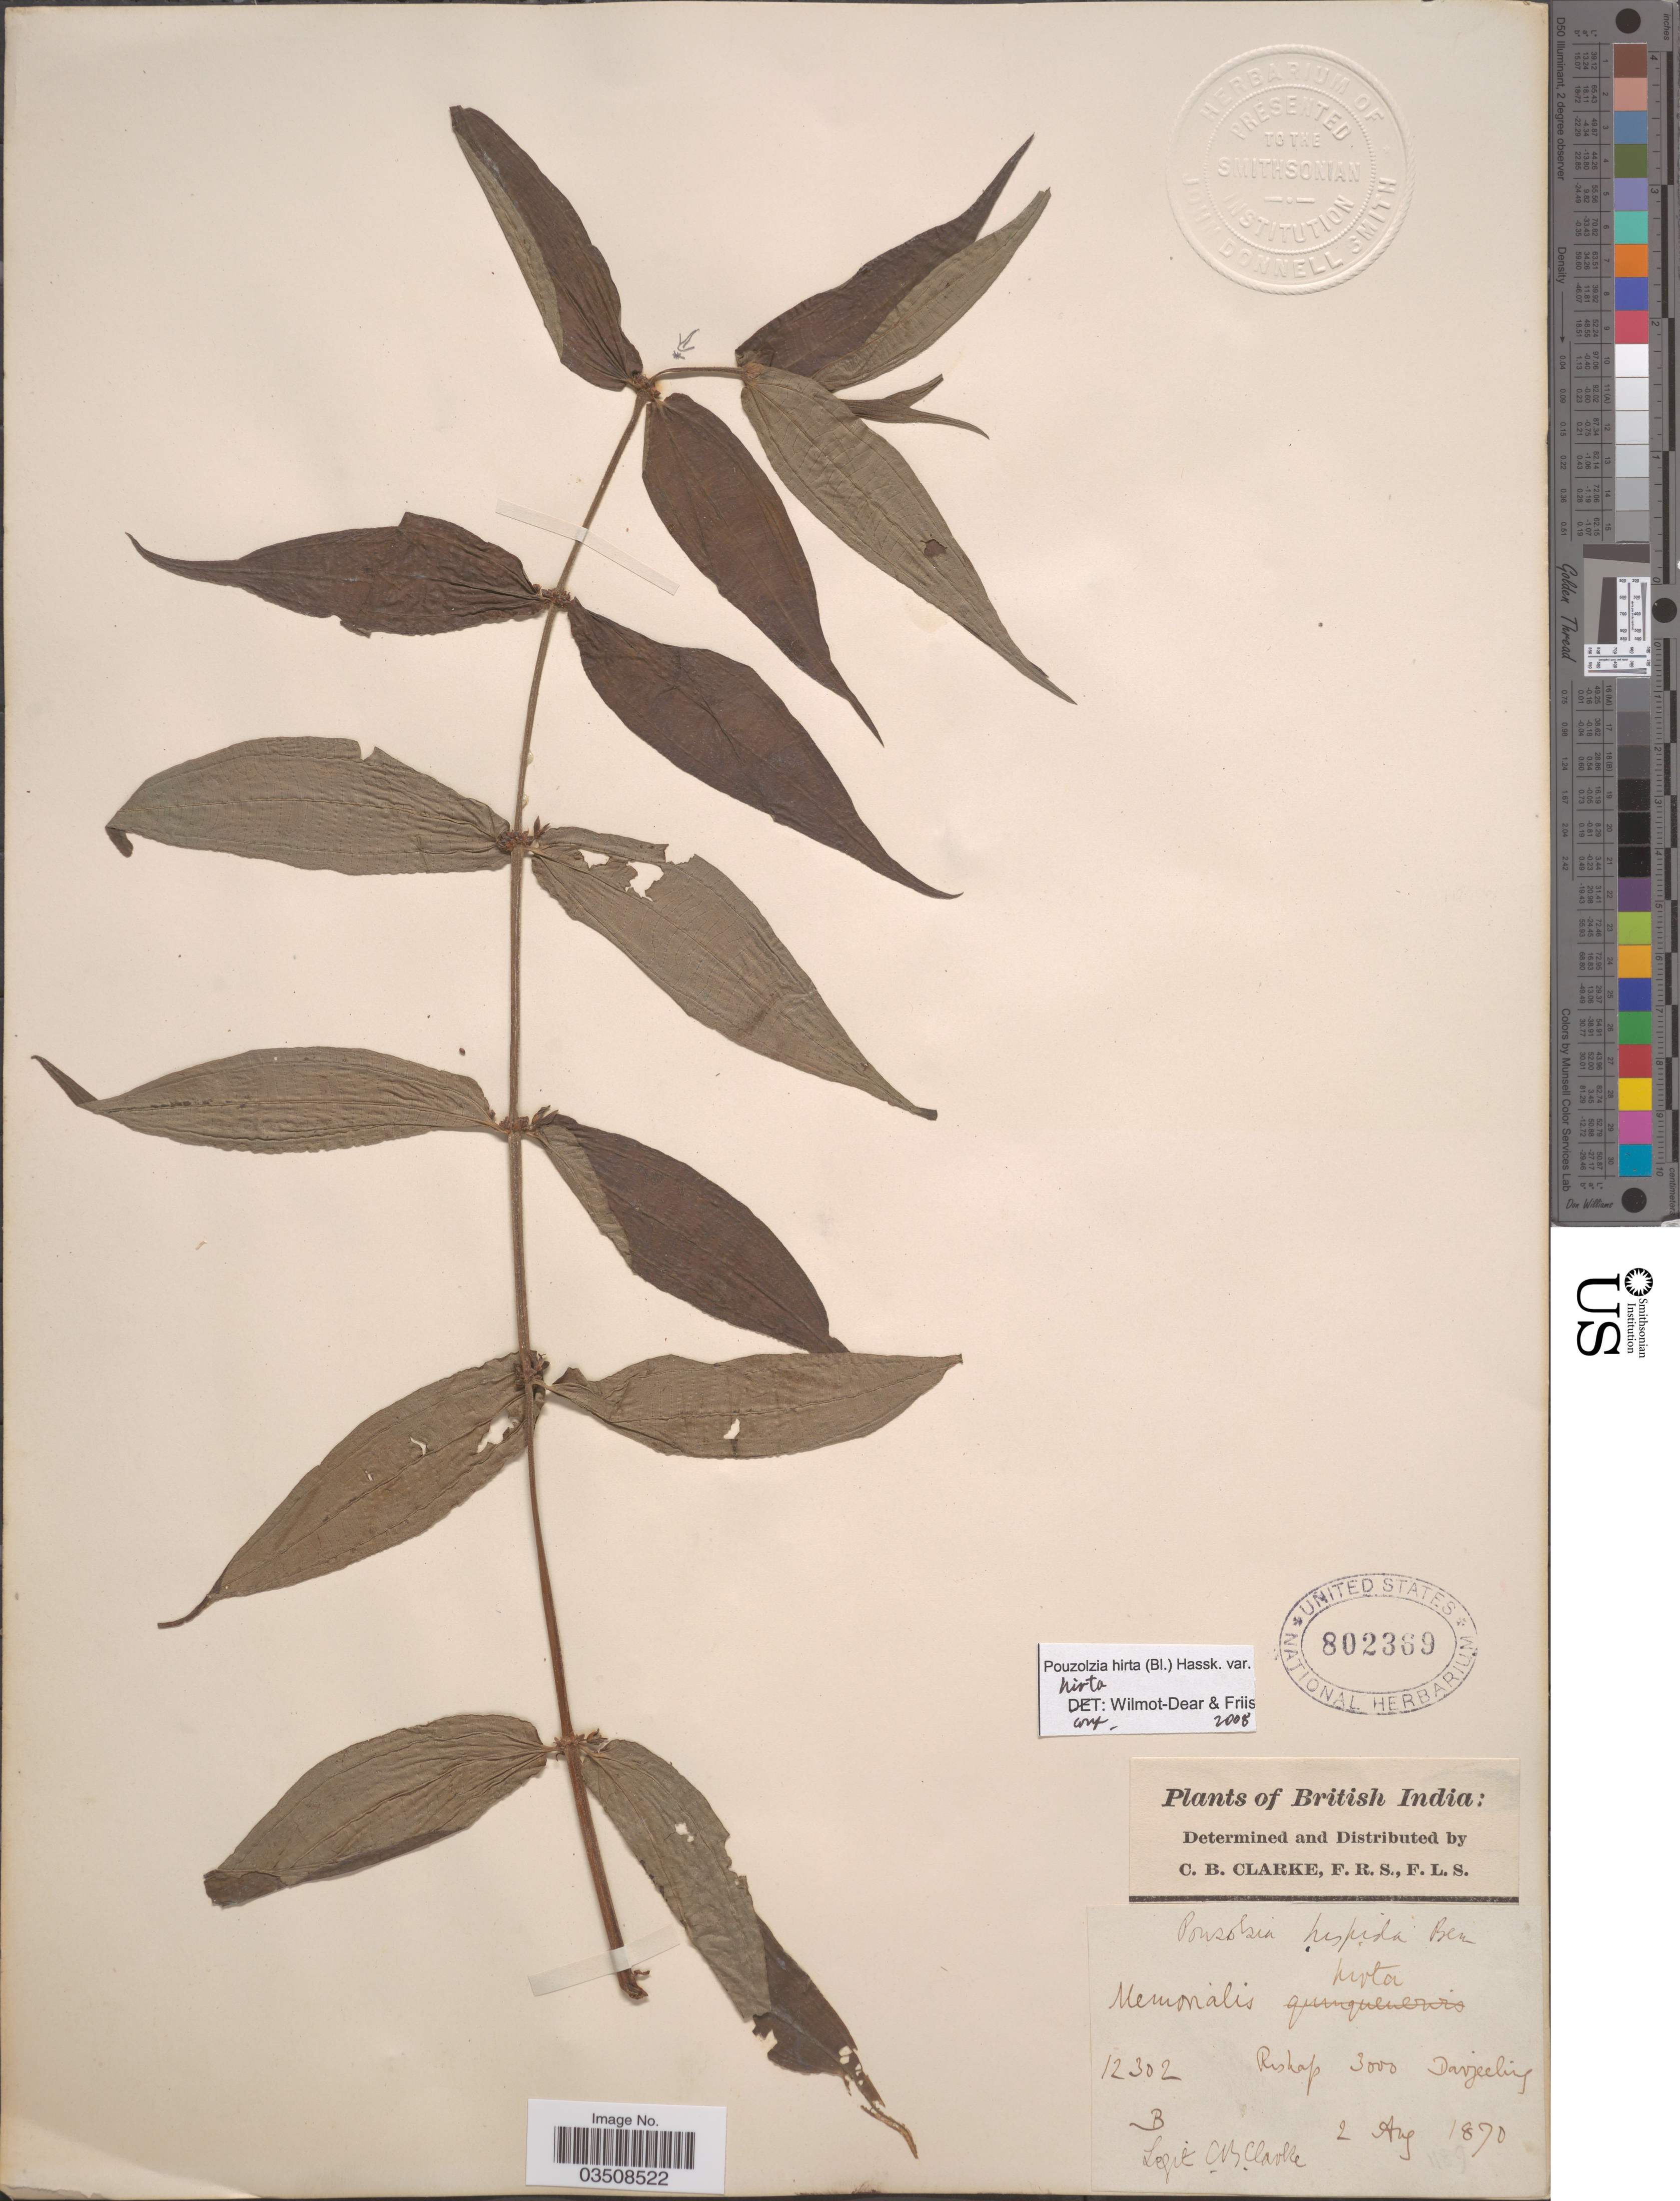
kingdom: Plantae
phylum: Tracheophyta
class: Magnoliopsida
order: Rosales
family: Urticaceae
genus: Gonostegia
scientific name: Gonostegia triandra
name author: (Blume) Miq.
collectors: C. B. Clarke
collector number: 12302 B?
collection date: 1870-08-02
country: India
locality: British India. Rishop. Darjeeling.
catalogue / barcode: US 802369